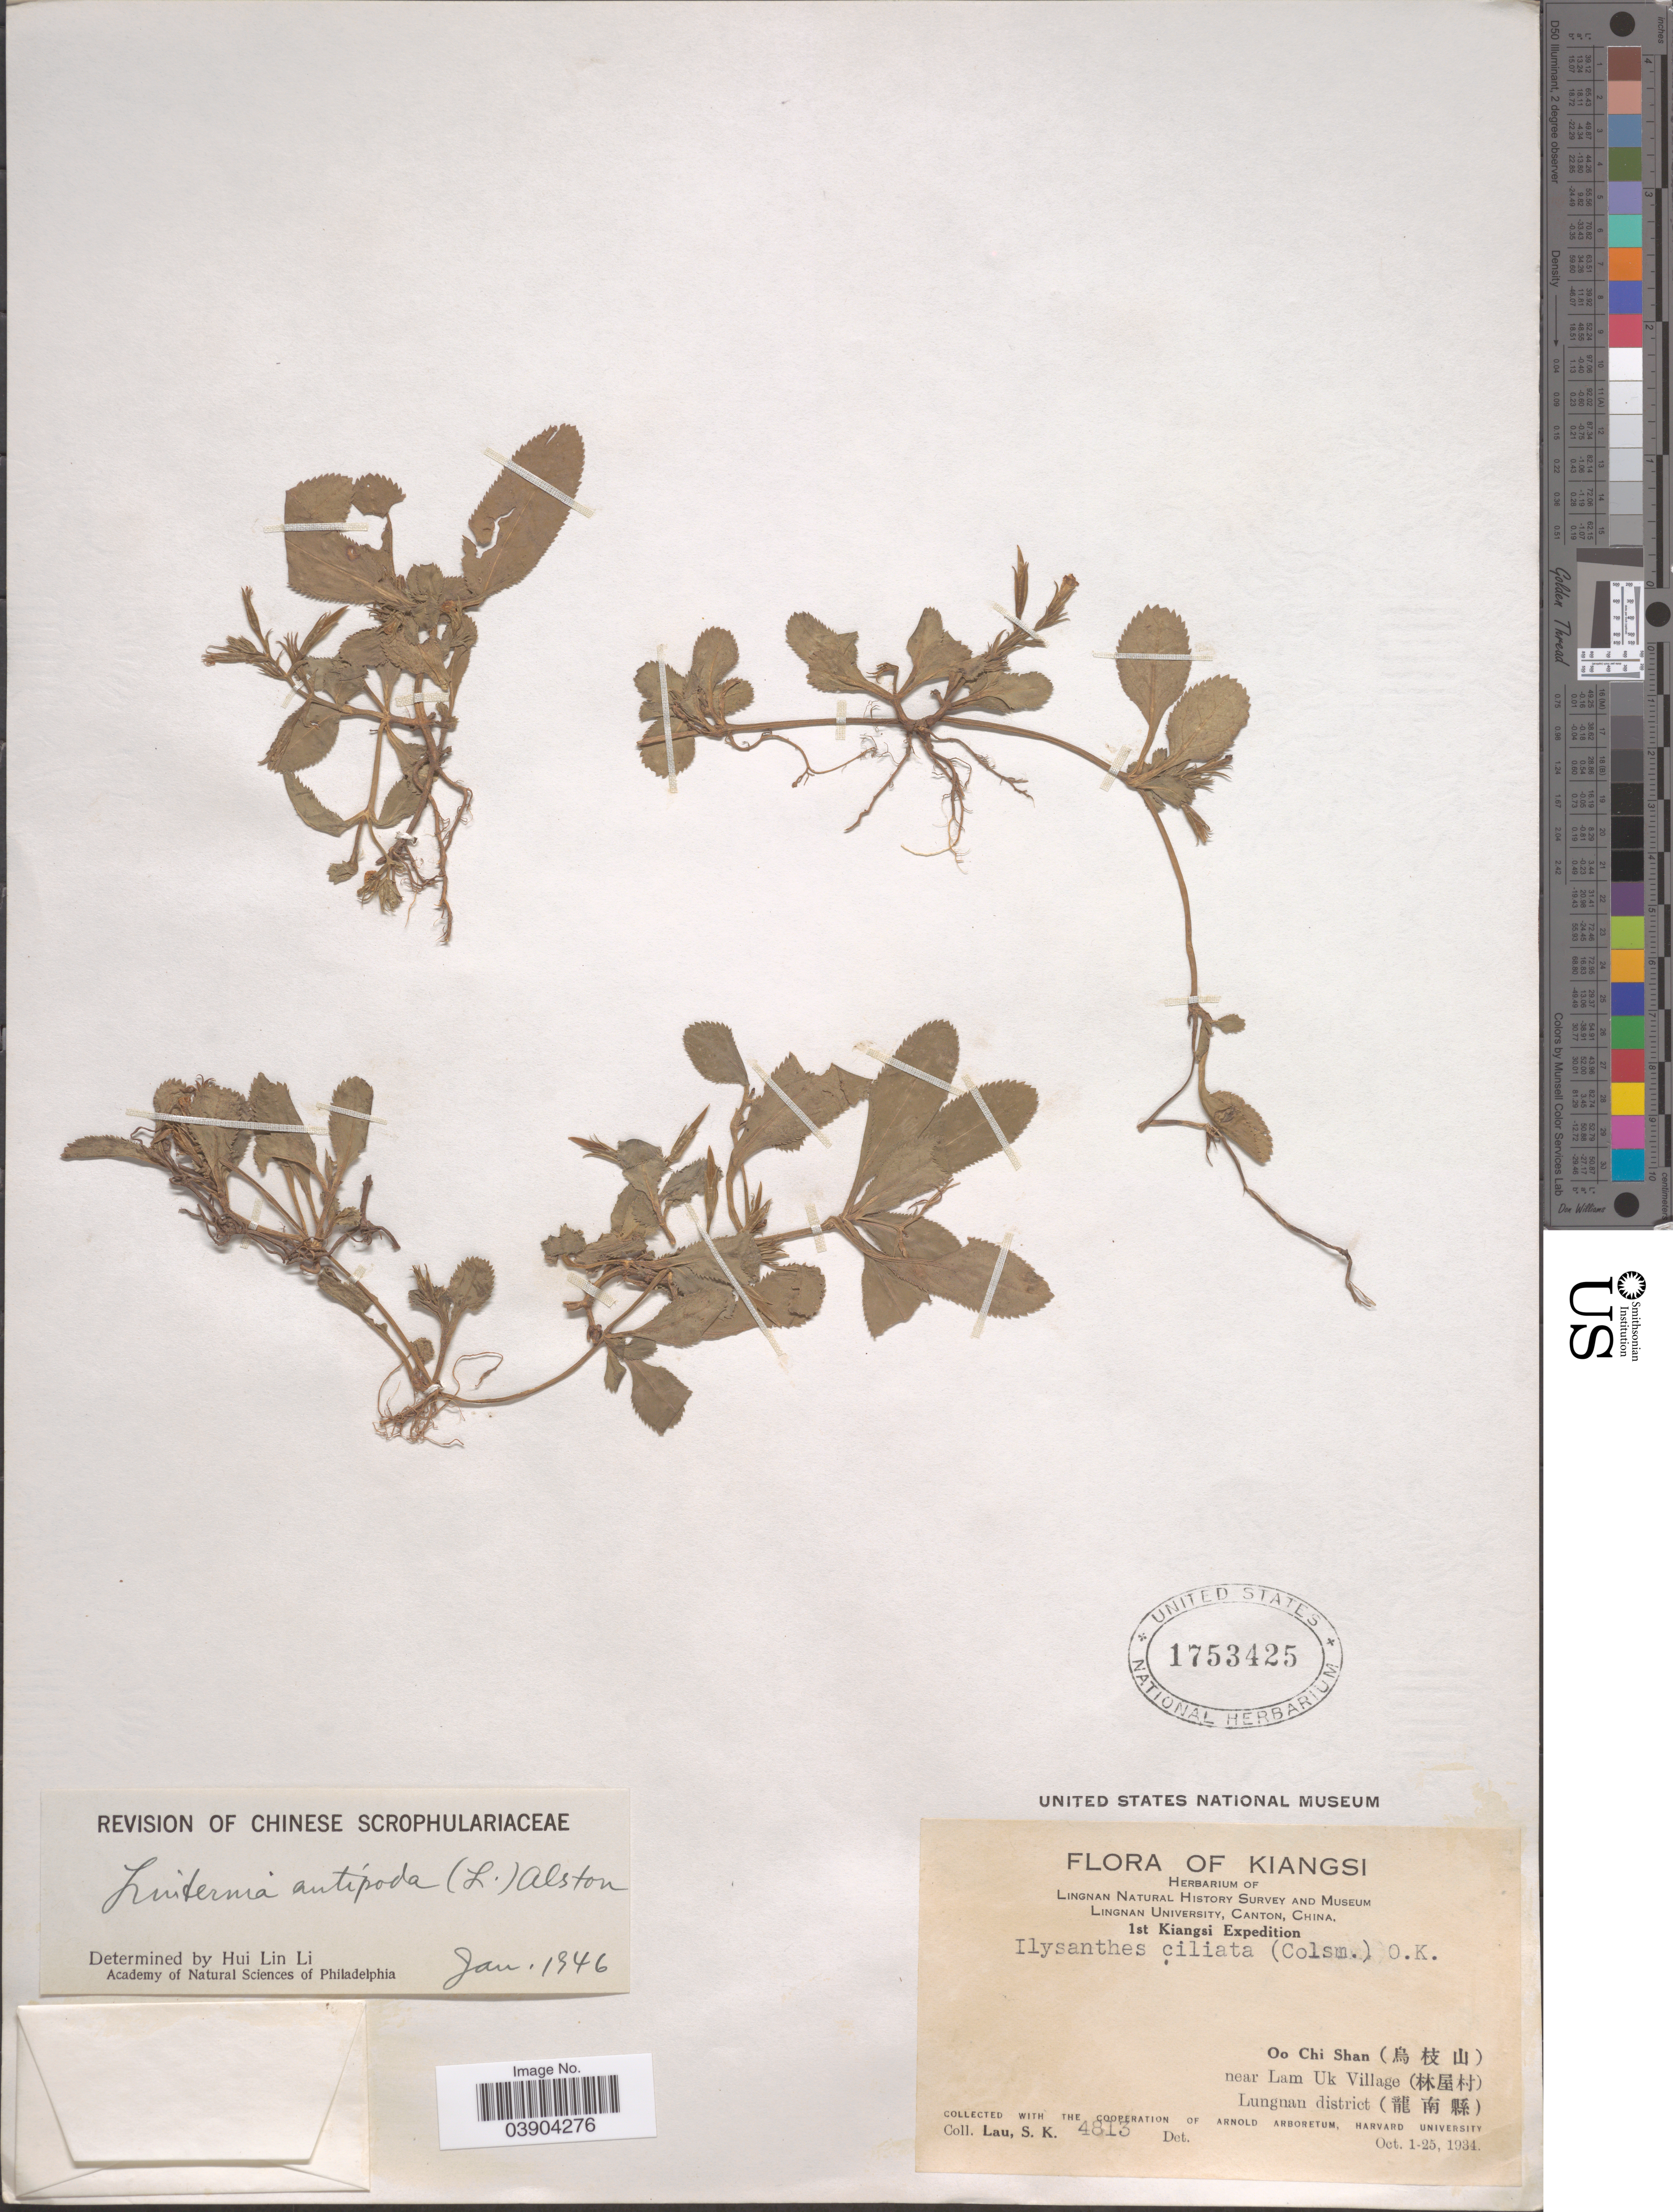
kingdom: Plantae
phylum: Tracheophyta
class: Magnoliopsida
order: Lamiales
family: Linderniaceae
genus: Lindernia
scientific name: Lindernia antipoda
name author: (L.) Alston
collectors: S. K. Lau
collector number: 4813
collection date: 1934-10-01/1934-10-25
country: China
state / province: Jiangxi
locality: Kiangsi. Oo Chi Shan (X) near Lam Uk Village (X). Lungnan district (X).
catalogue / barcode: US 1753425